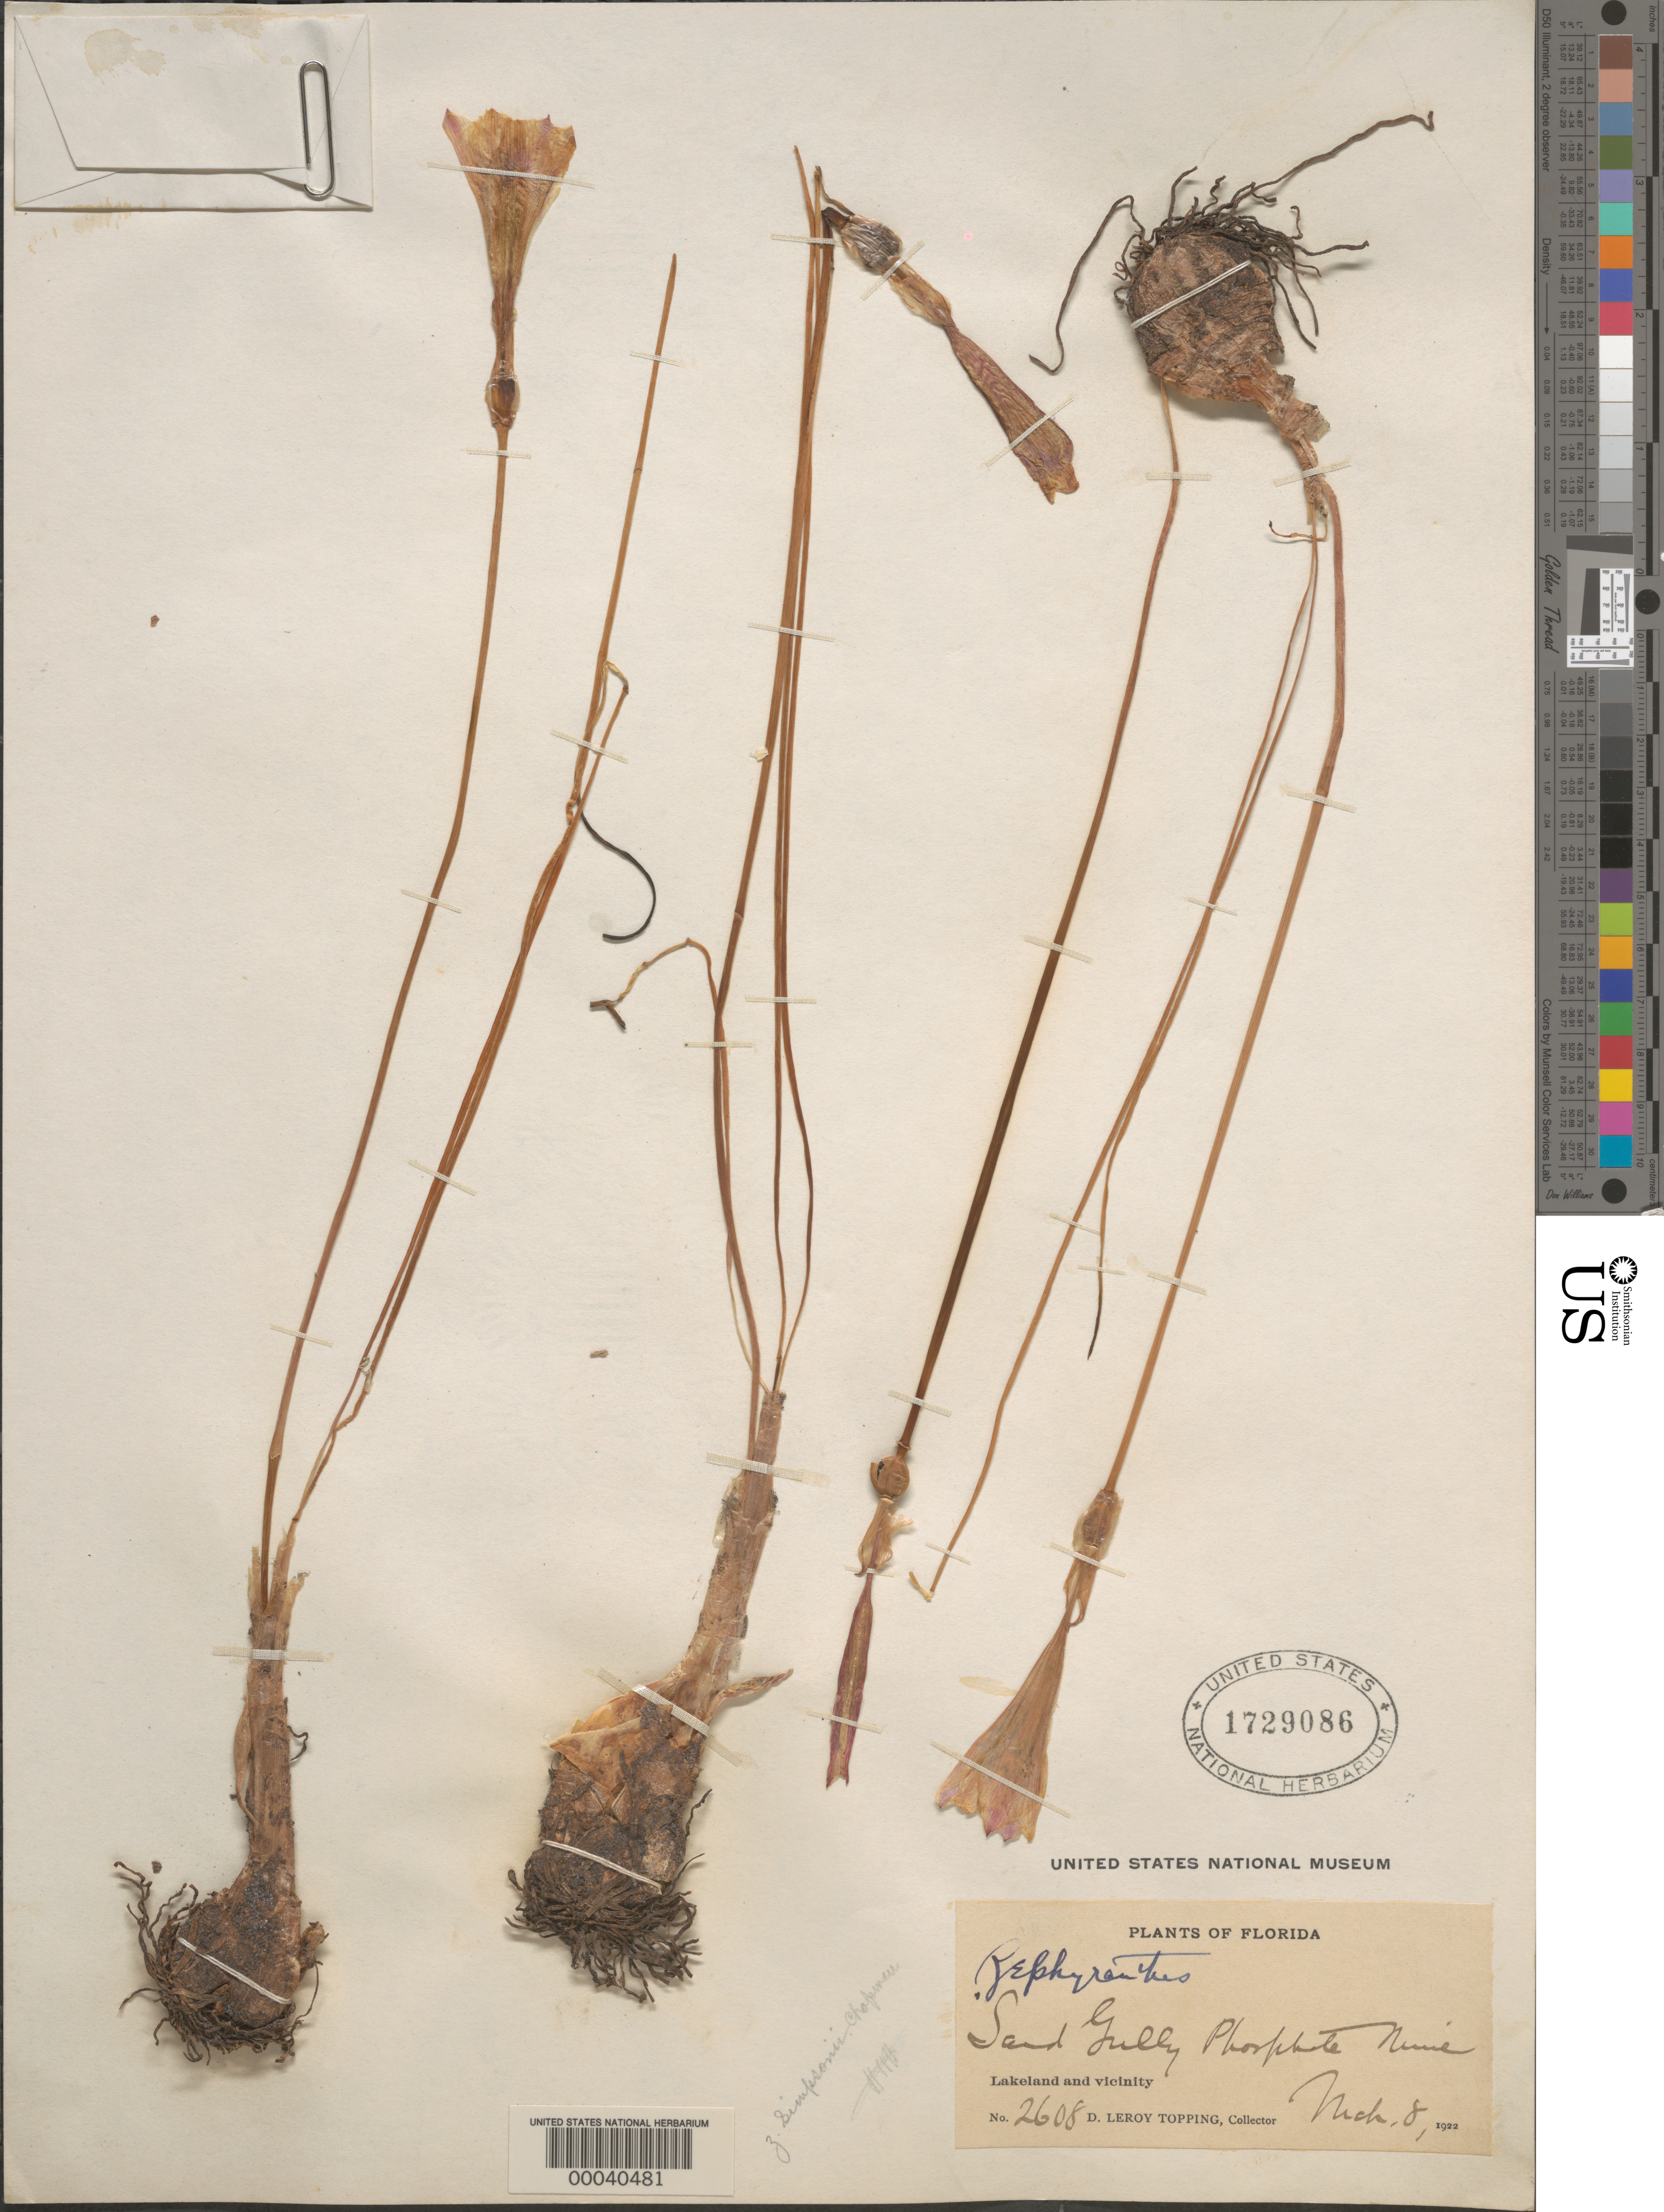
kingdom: Plantae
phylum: Tracheophyta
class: Liliopsida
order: Asparagales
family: Amaryllidaceae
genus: Zephyranthes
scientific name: Zephyranthes simpsonii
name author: Chapm.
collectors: D. L. Topping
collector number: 2608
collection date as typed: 08 Mar 1922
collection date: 1922-03-08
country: United States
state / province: Florida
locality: Lakeland and vicinity, sand gully phosphate mine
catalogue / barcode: US 1729086